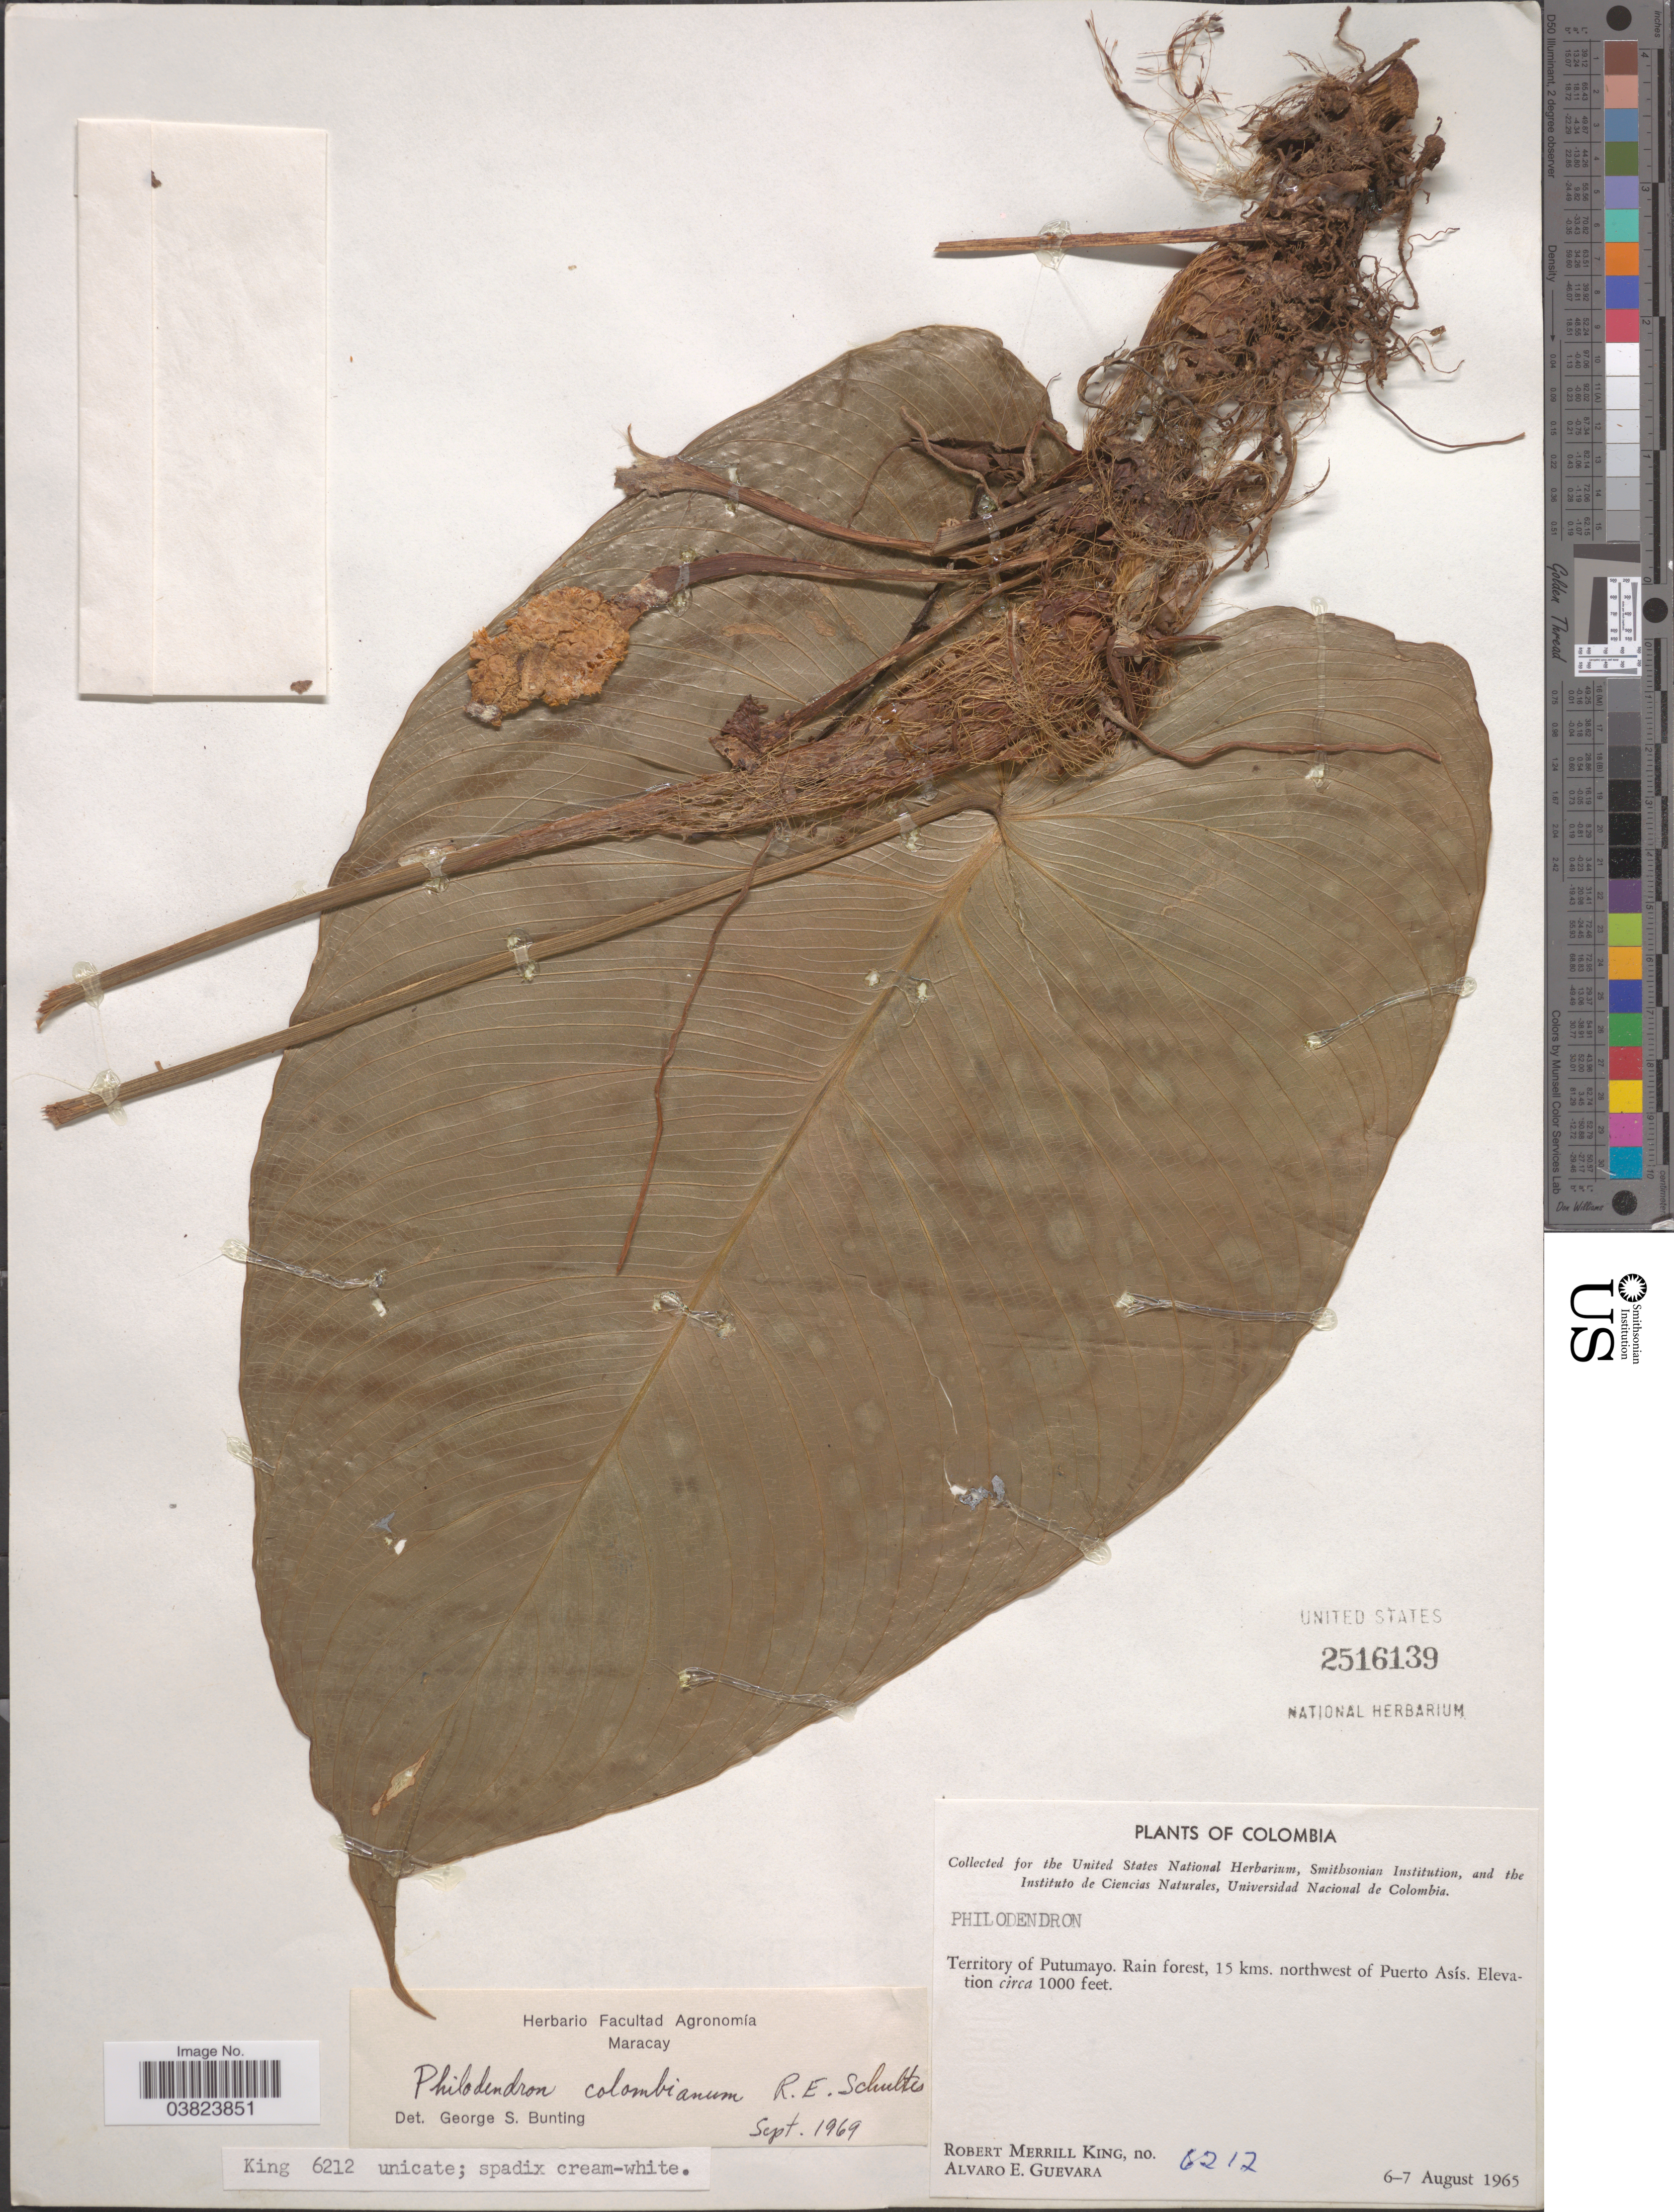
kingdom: Plantae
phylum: Tracheophyta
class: Liliopsida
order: Alismatales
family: Araceae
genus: Philodendron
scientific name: Philodendron colombianum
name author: R.E. Schult.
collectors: R. M. King & A. E. Guevara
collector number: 6212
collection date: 1965-08-06/1965-08-07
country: Colombia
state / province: Putumayo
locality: Territory of Putumayo. Rain forest, 15 kms. northwest of Puerto Asís.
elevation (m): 305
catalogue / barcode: US 2516139